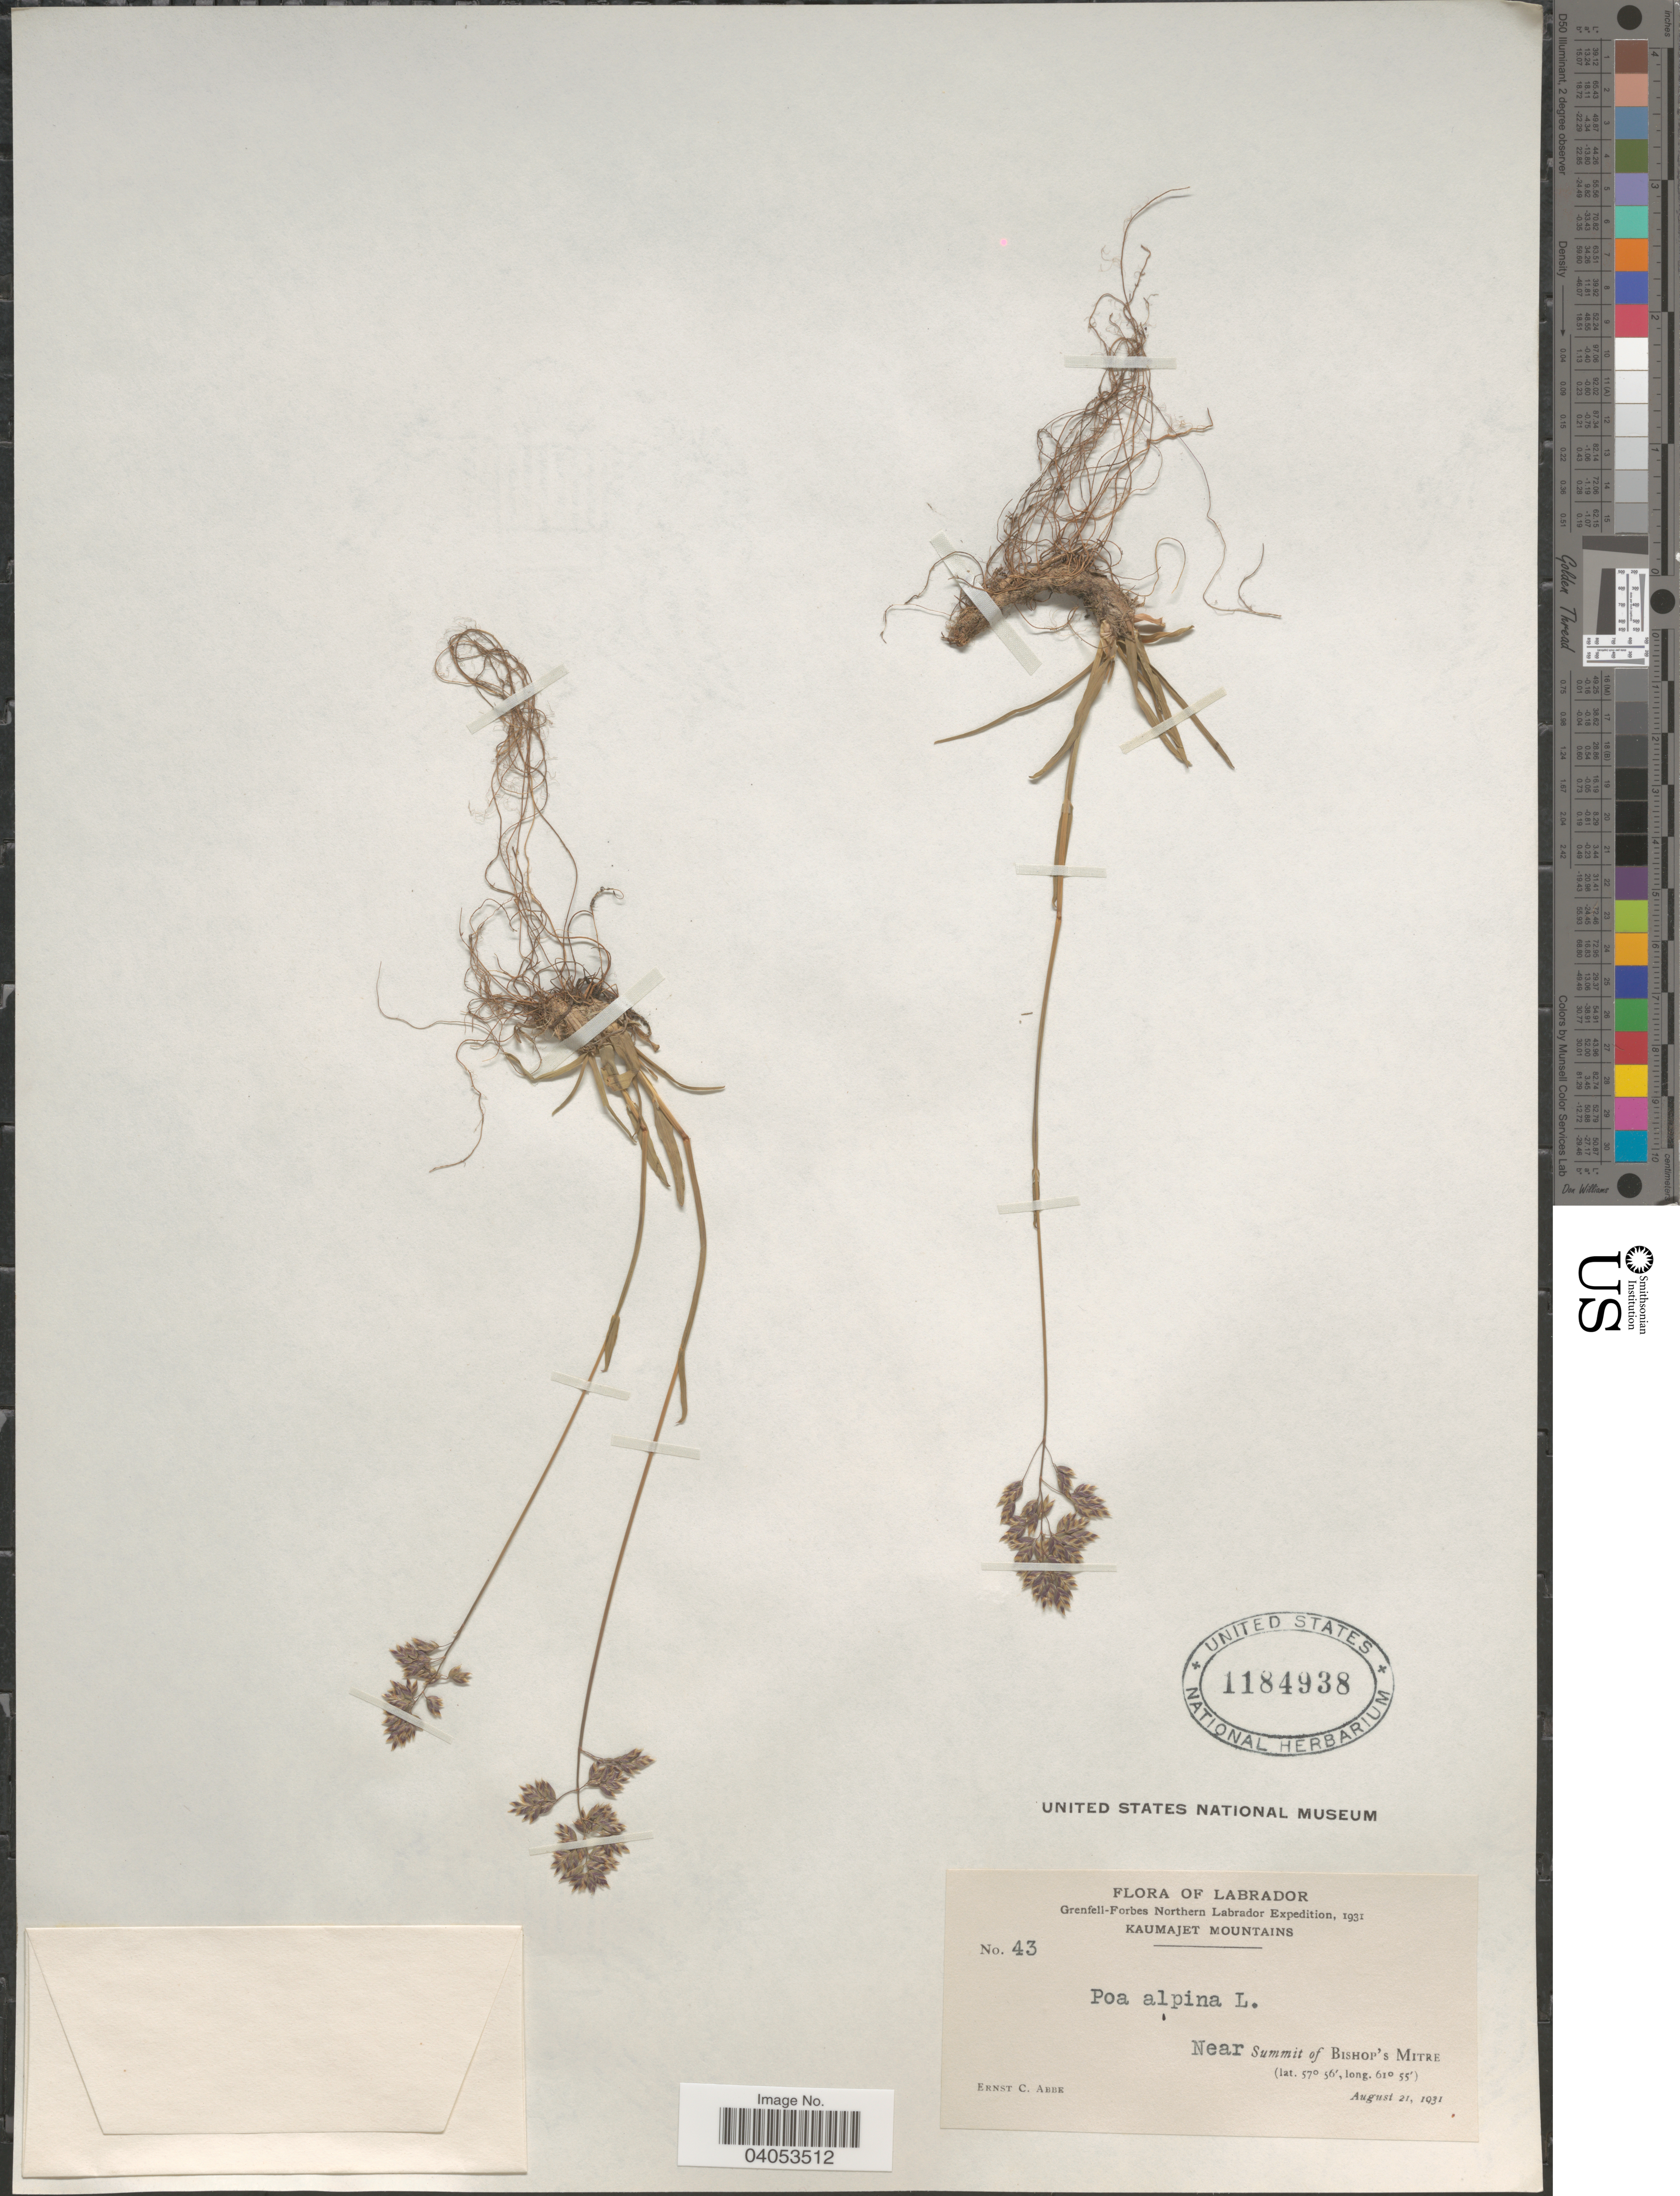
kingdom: Plantae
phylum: Tracheophyta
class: Liliopsida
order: Poales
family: Poaceae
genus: Poa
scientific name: Poa alpina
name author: L.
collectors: E. C. Abbe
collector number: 43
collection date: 1931-08-21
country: Canada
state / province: Newfoundland and Labrador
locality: Labrador. Kaumajet Mountains. Near Summit of Bishop's Mitre.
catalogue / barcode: US 1184938